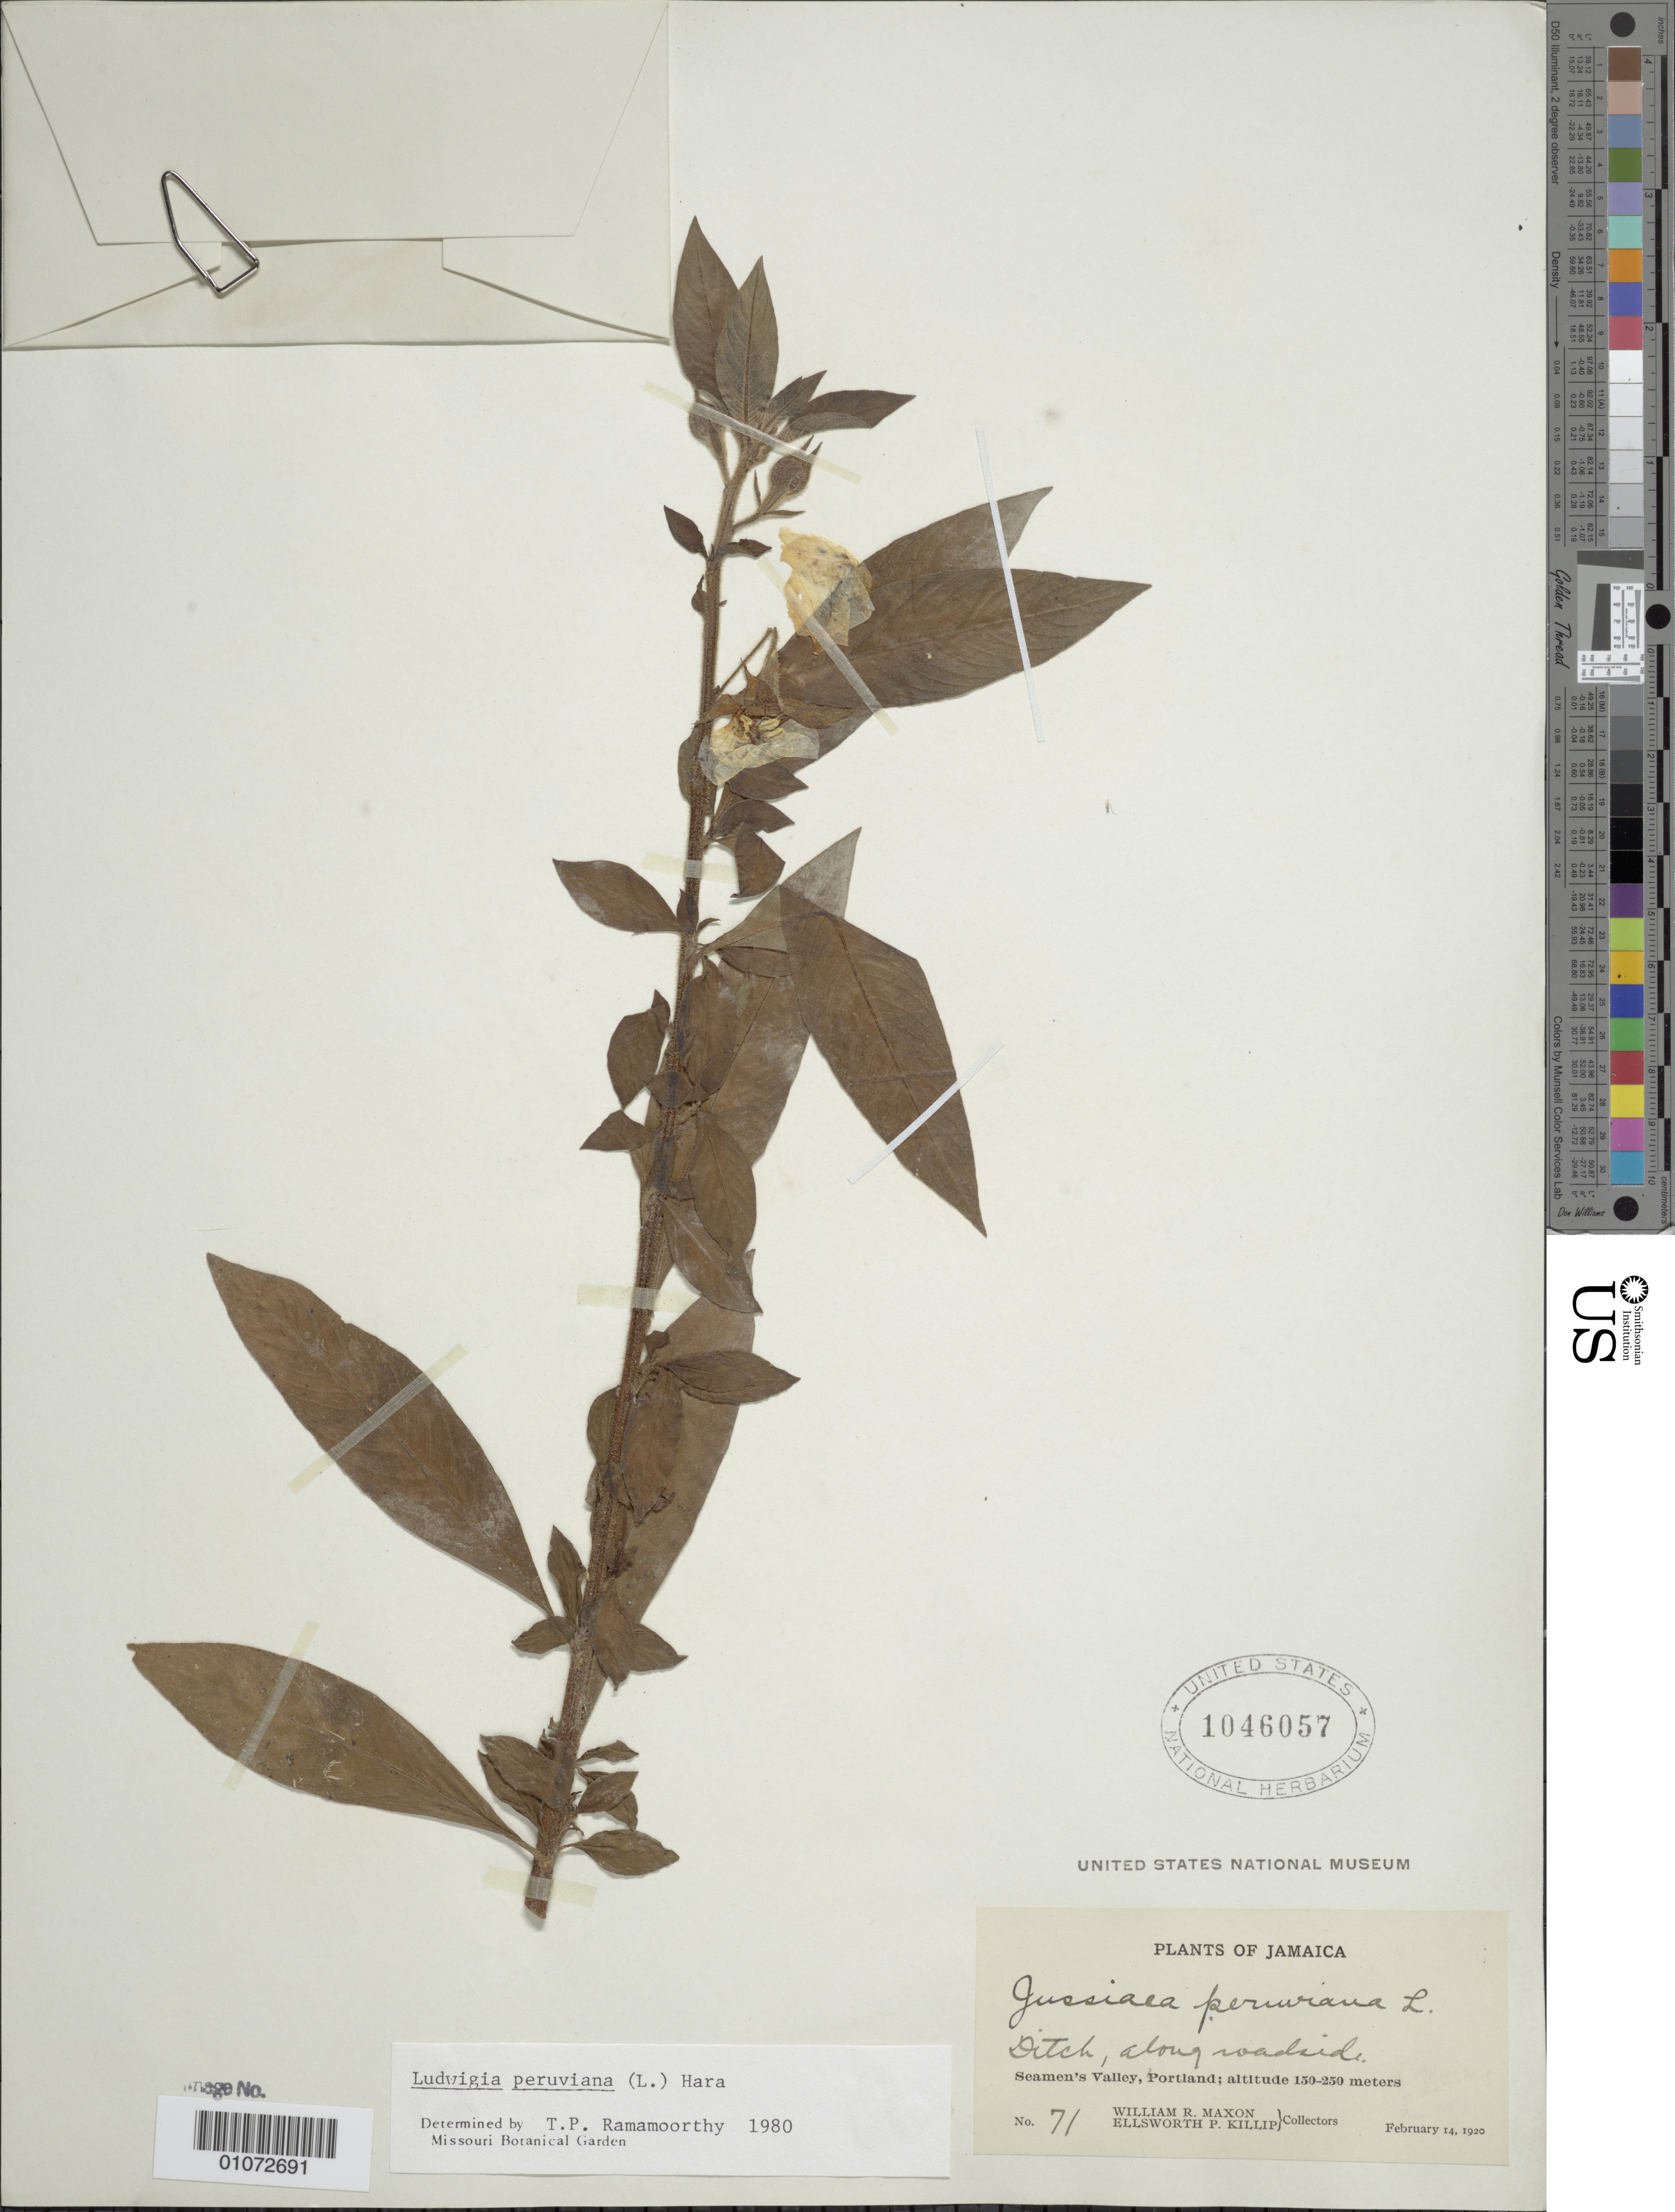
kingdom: Plantae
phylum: Tracheophyta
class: Magnoliopsida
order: Myrtales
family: Onagraceae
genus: Ludwigia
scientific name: Ludwigia peruviana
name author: (L.) H. Hara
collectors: W. R. Maxon & E. P. Killip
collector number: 71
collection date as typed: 14 Feb 1920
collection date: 1920-02-14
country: Jamaica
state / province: Portland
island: Jamaica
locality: Seamen's Valley; ditch along roadside.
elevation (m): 150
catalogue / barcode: US 1046057